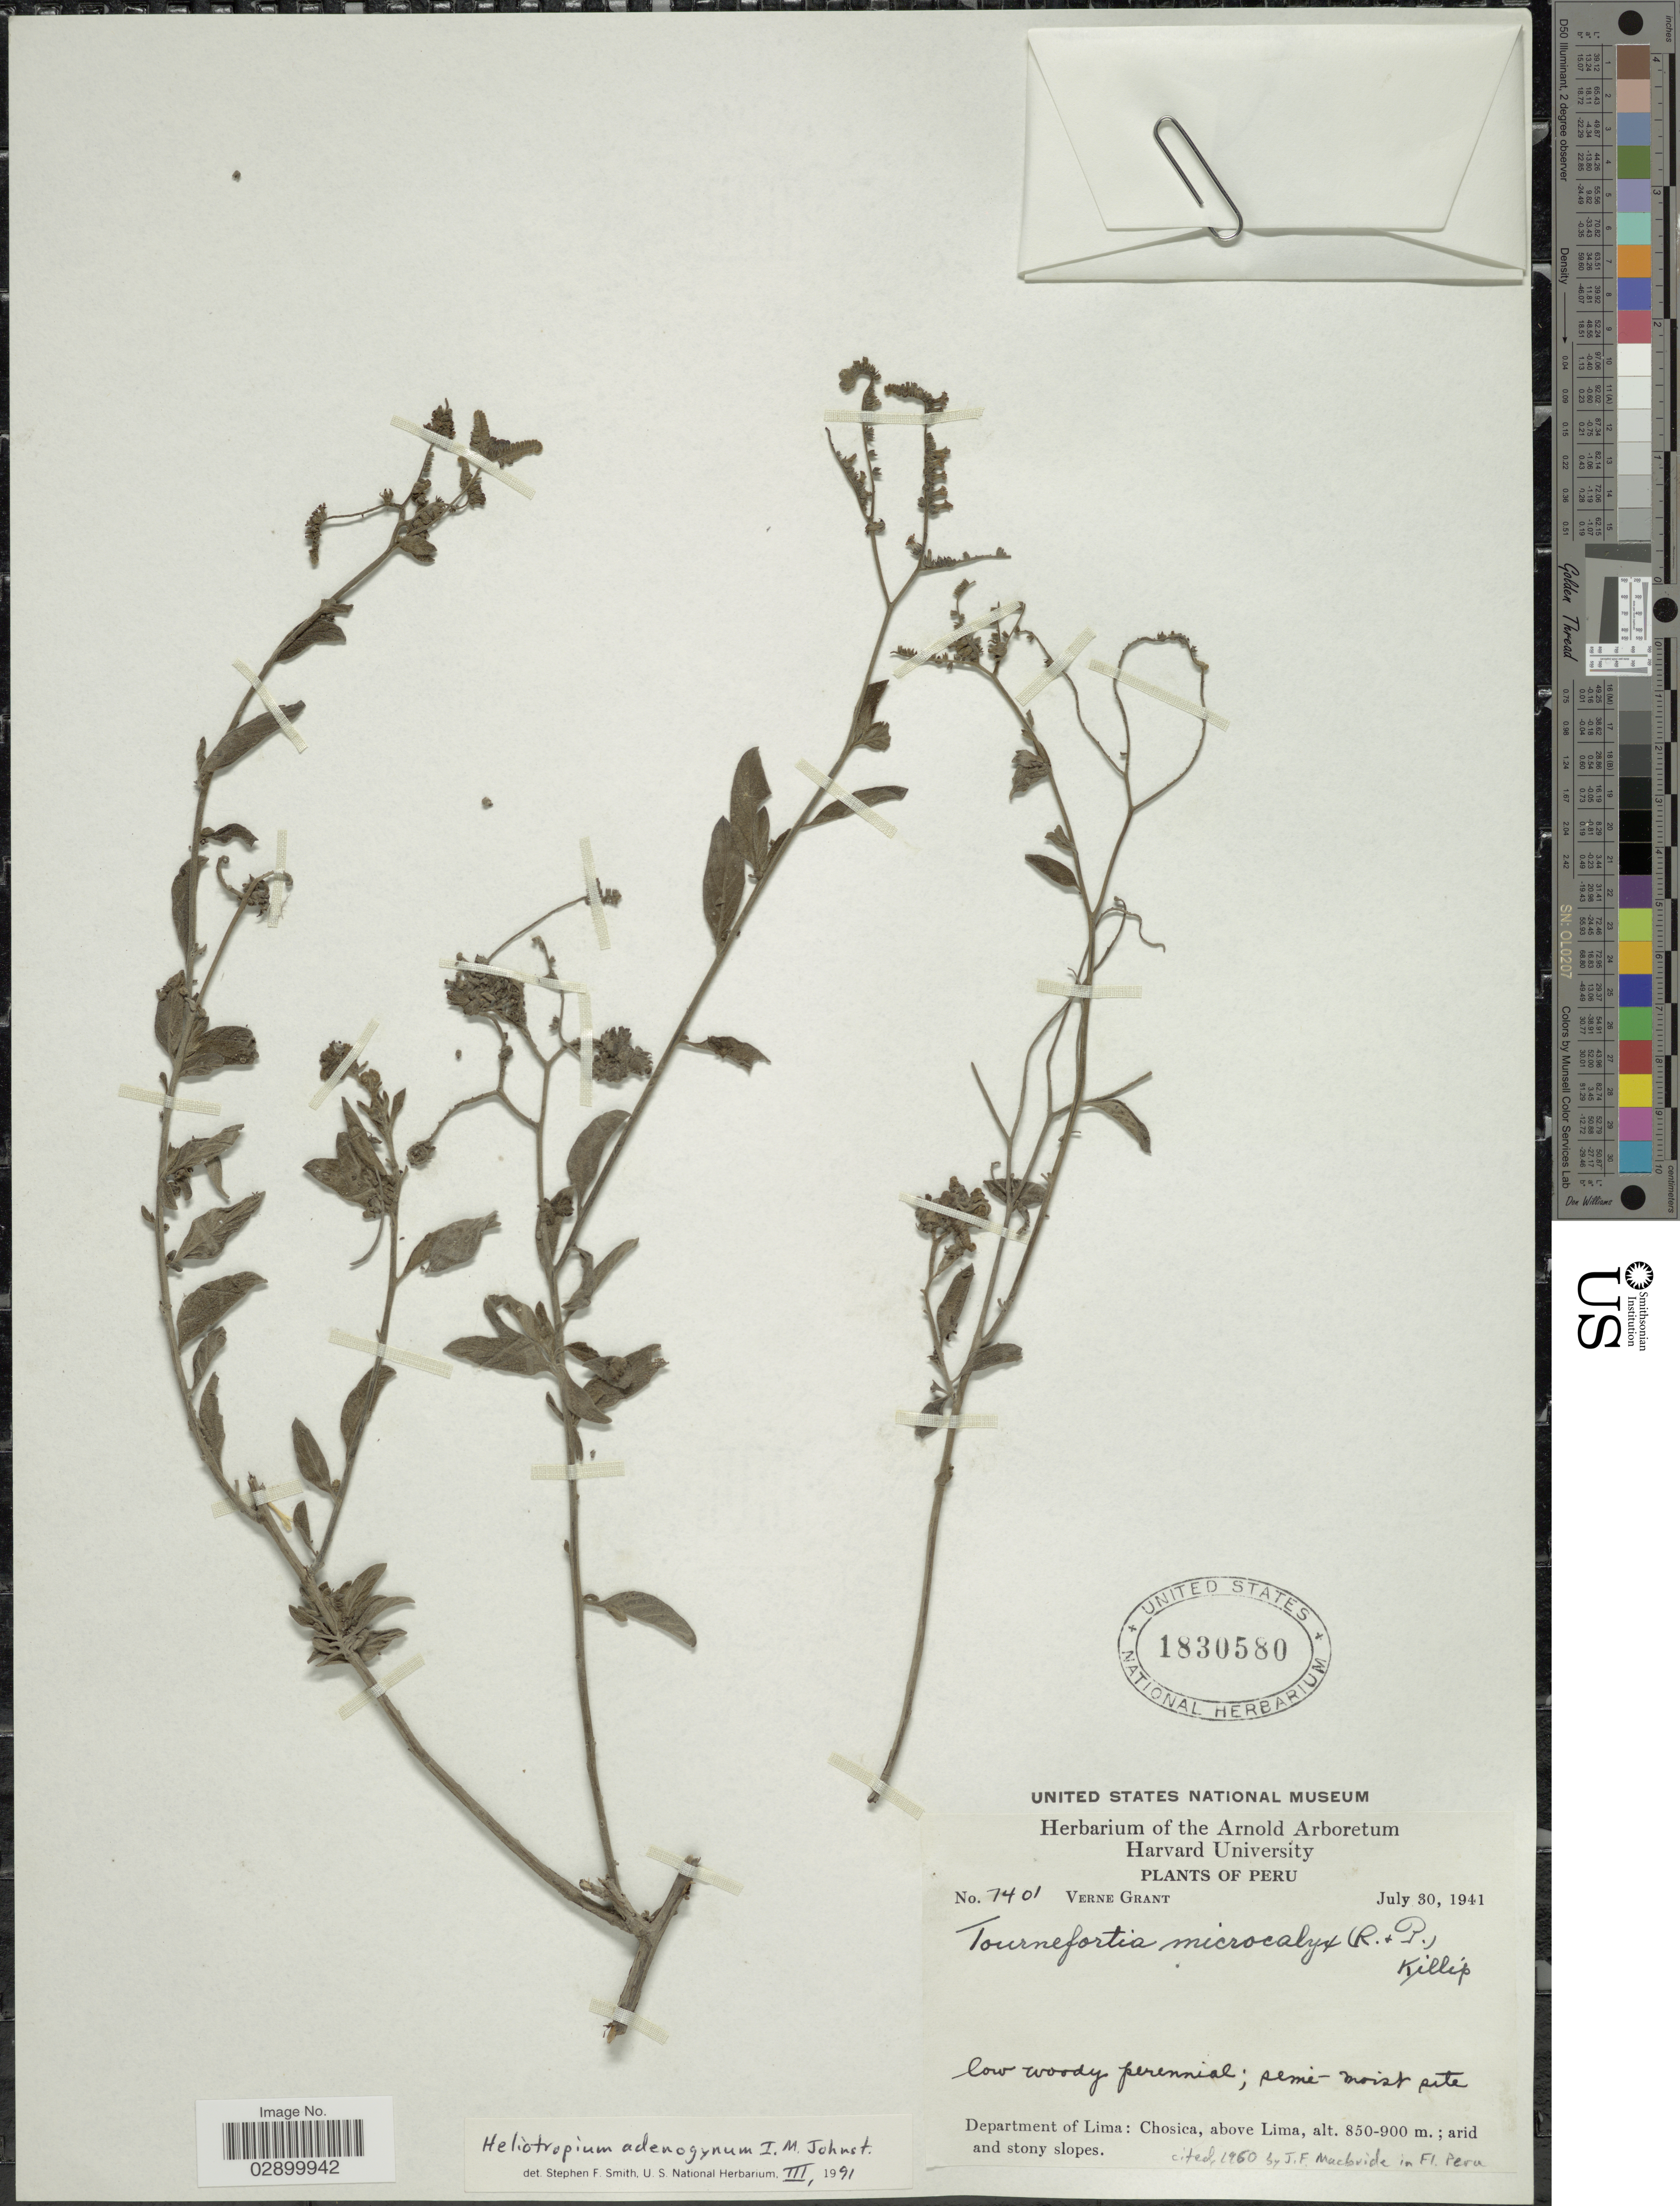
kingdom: Plantae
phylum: Tracheophyta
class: Magnoliopsida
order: Boraginales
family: Heliotropiaceae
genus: Heliotropium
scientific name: Heliotropium adenogynum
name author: I.M. Johnst.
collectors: V. Grant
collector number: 7401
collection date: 1941-07-30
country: Peru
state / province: Lima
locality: Department of Lima: Chosica, above Lima.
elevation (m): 850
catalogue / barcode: US 1830580